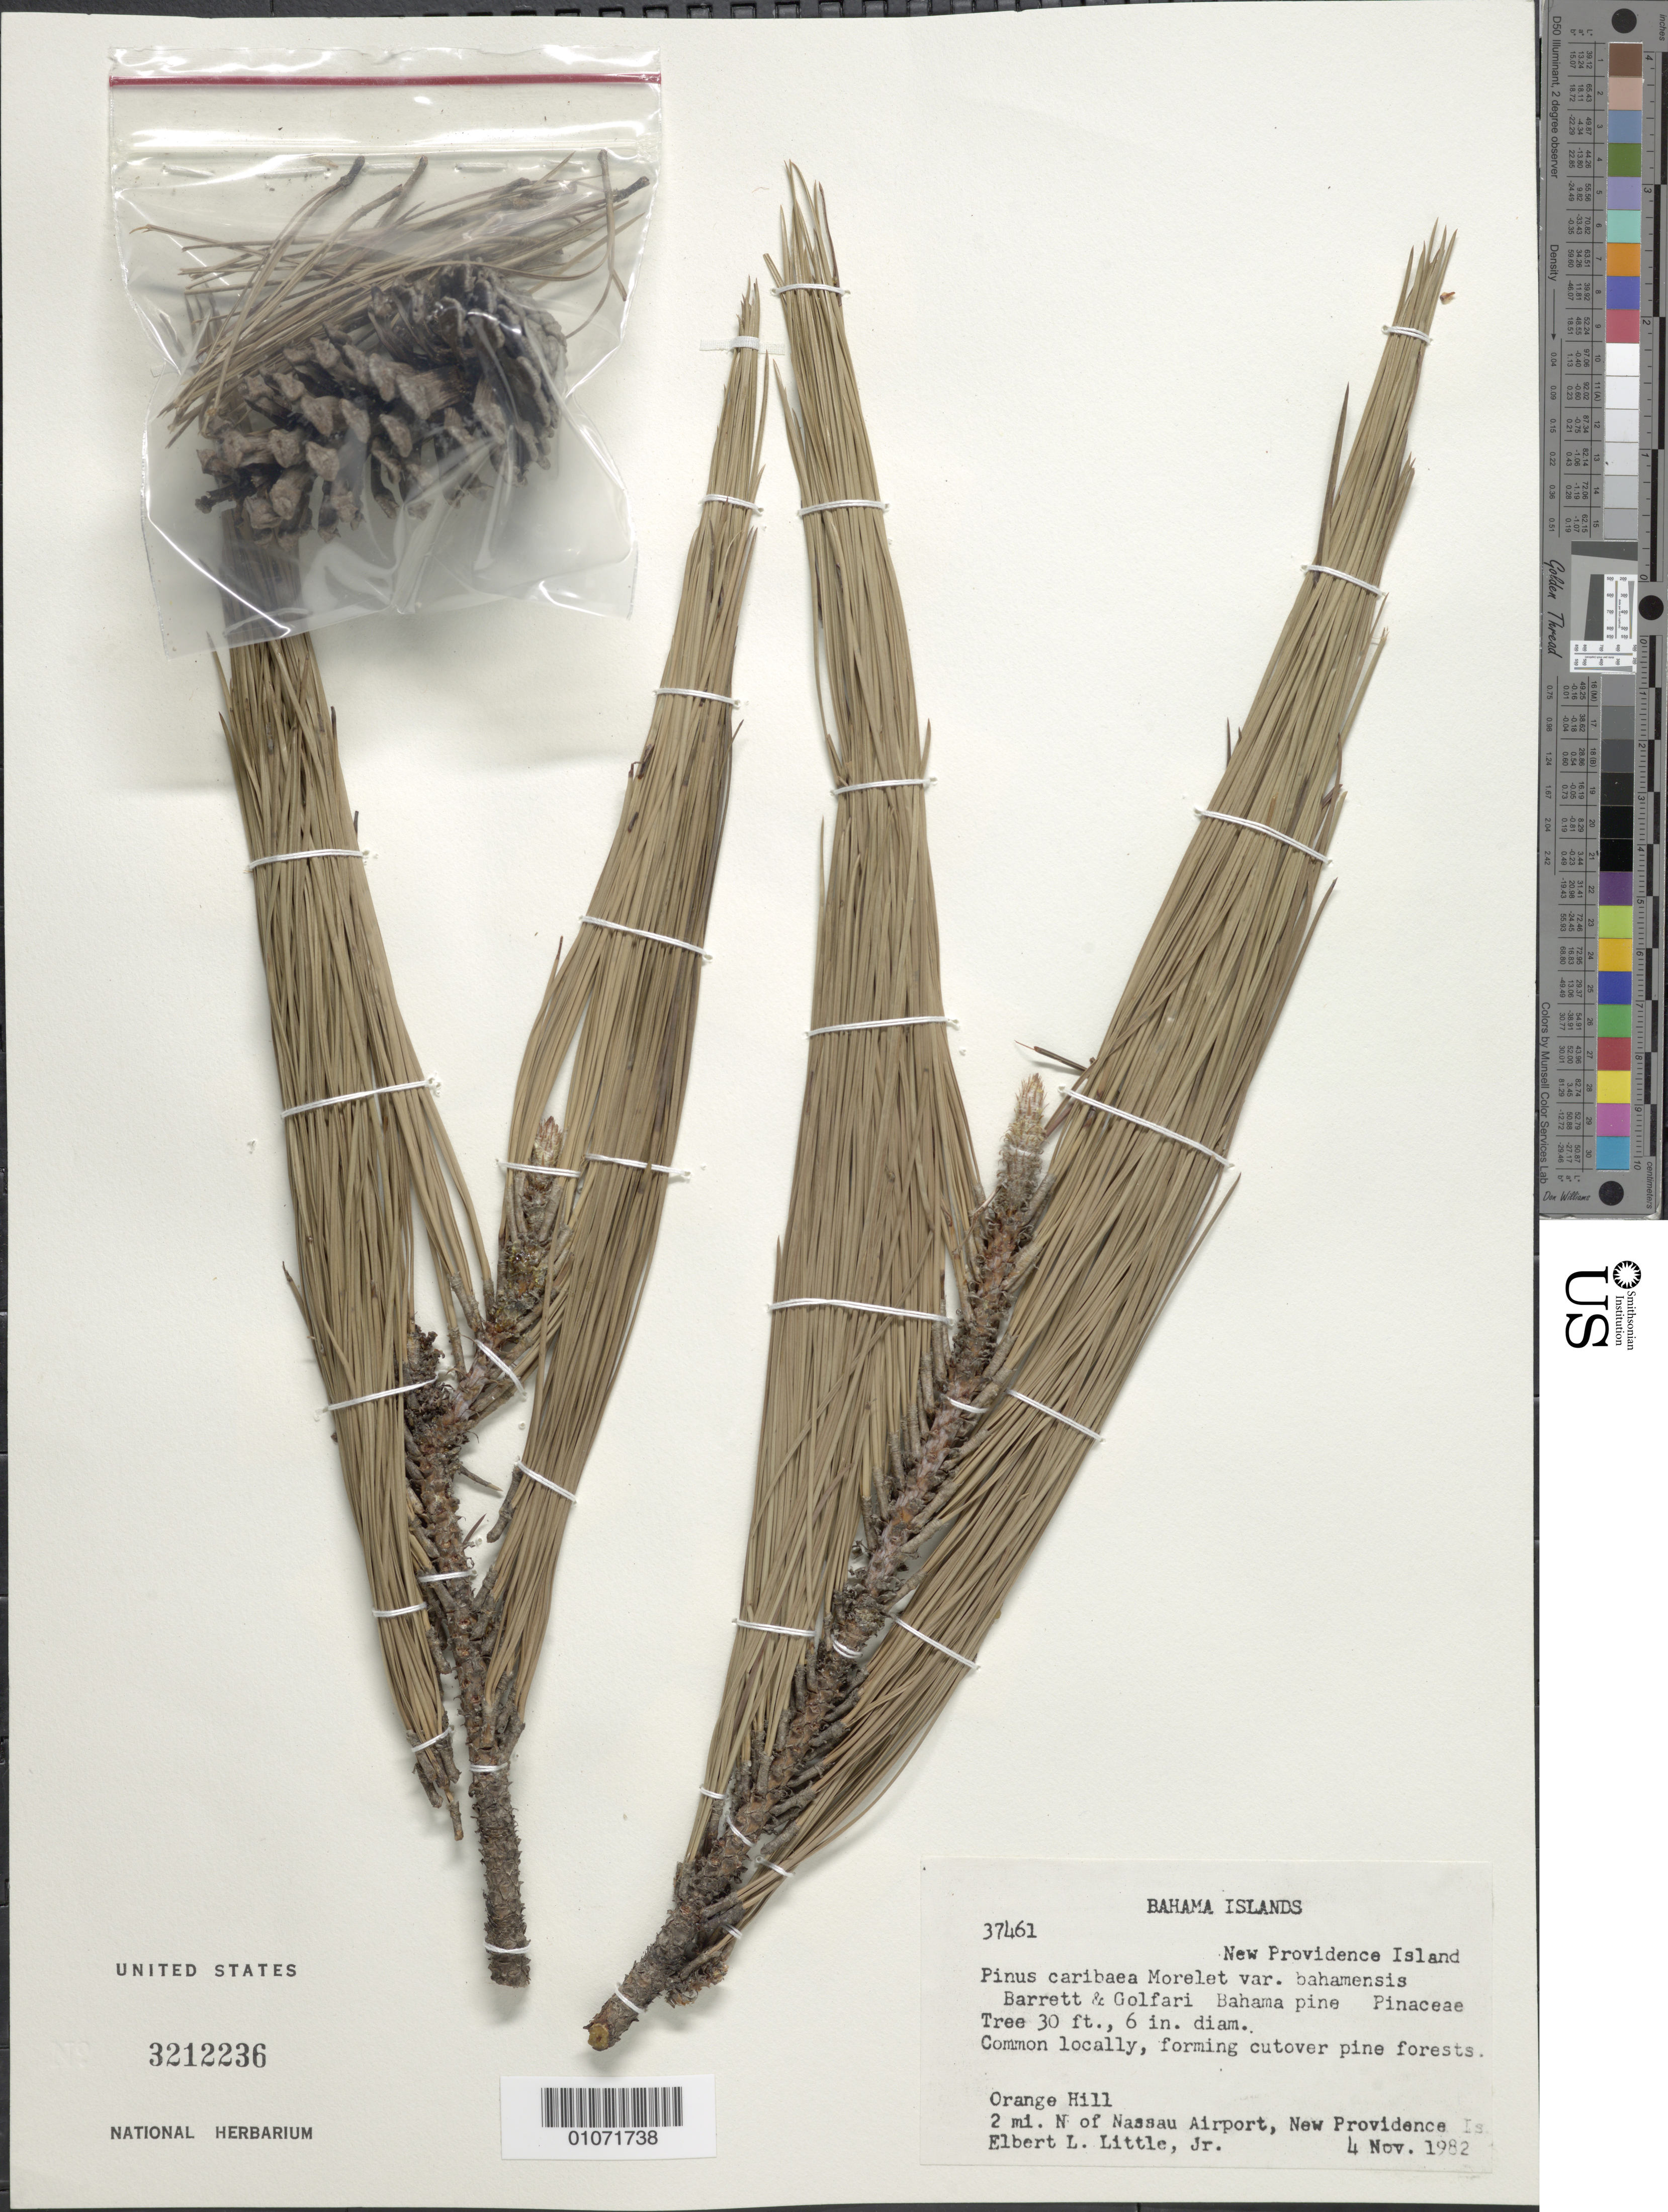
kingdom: Plantae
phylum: Tracheophyta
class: Pinopsida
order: Pinales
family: Pinaceae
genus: Pinus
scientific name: Pinus caribaea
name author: Morelet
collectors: E. L. Little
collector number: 37461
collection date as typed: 04 Nov 1982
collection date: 1982-11-04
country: Bahamas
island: New Providence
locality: Barrett and Golfari Bahama pine Pinaceae. Orange Hill 2mi. N of Nassau Airport, New Providence Island.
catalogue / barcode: US 3212236